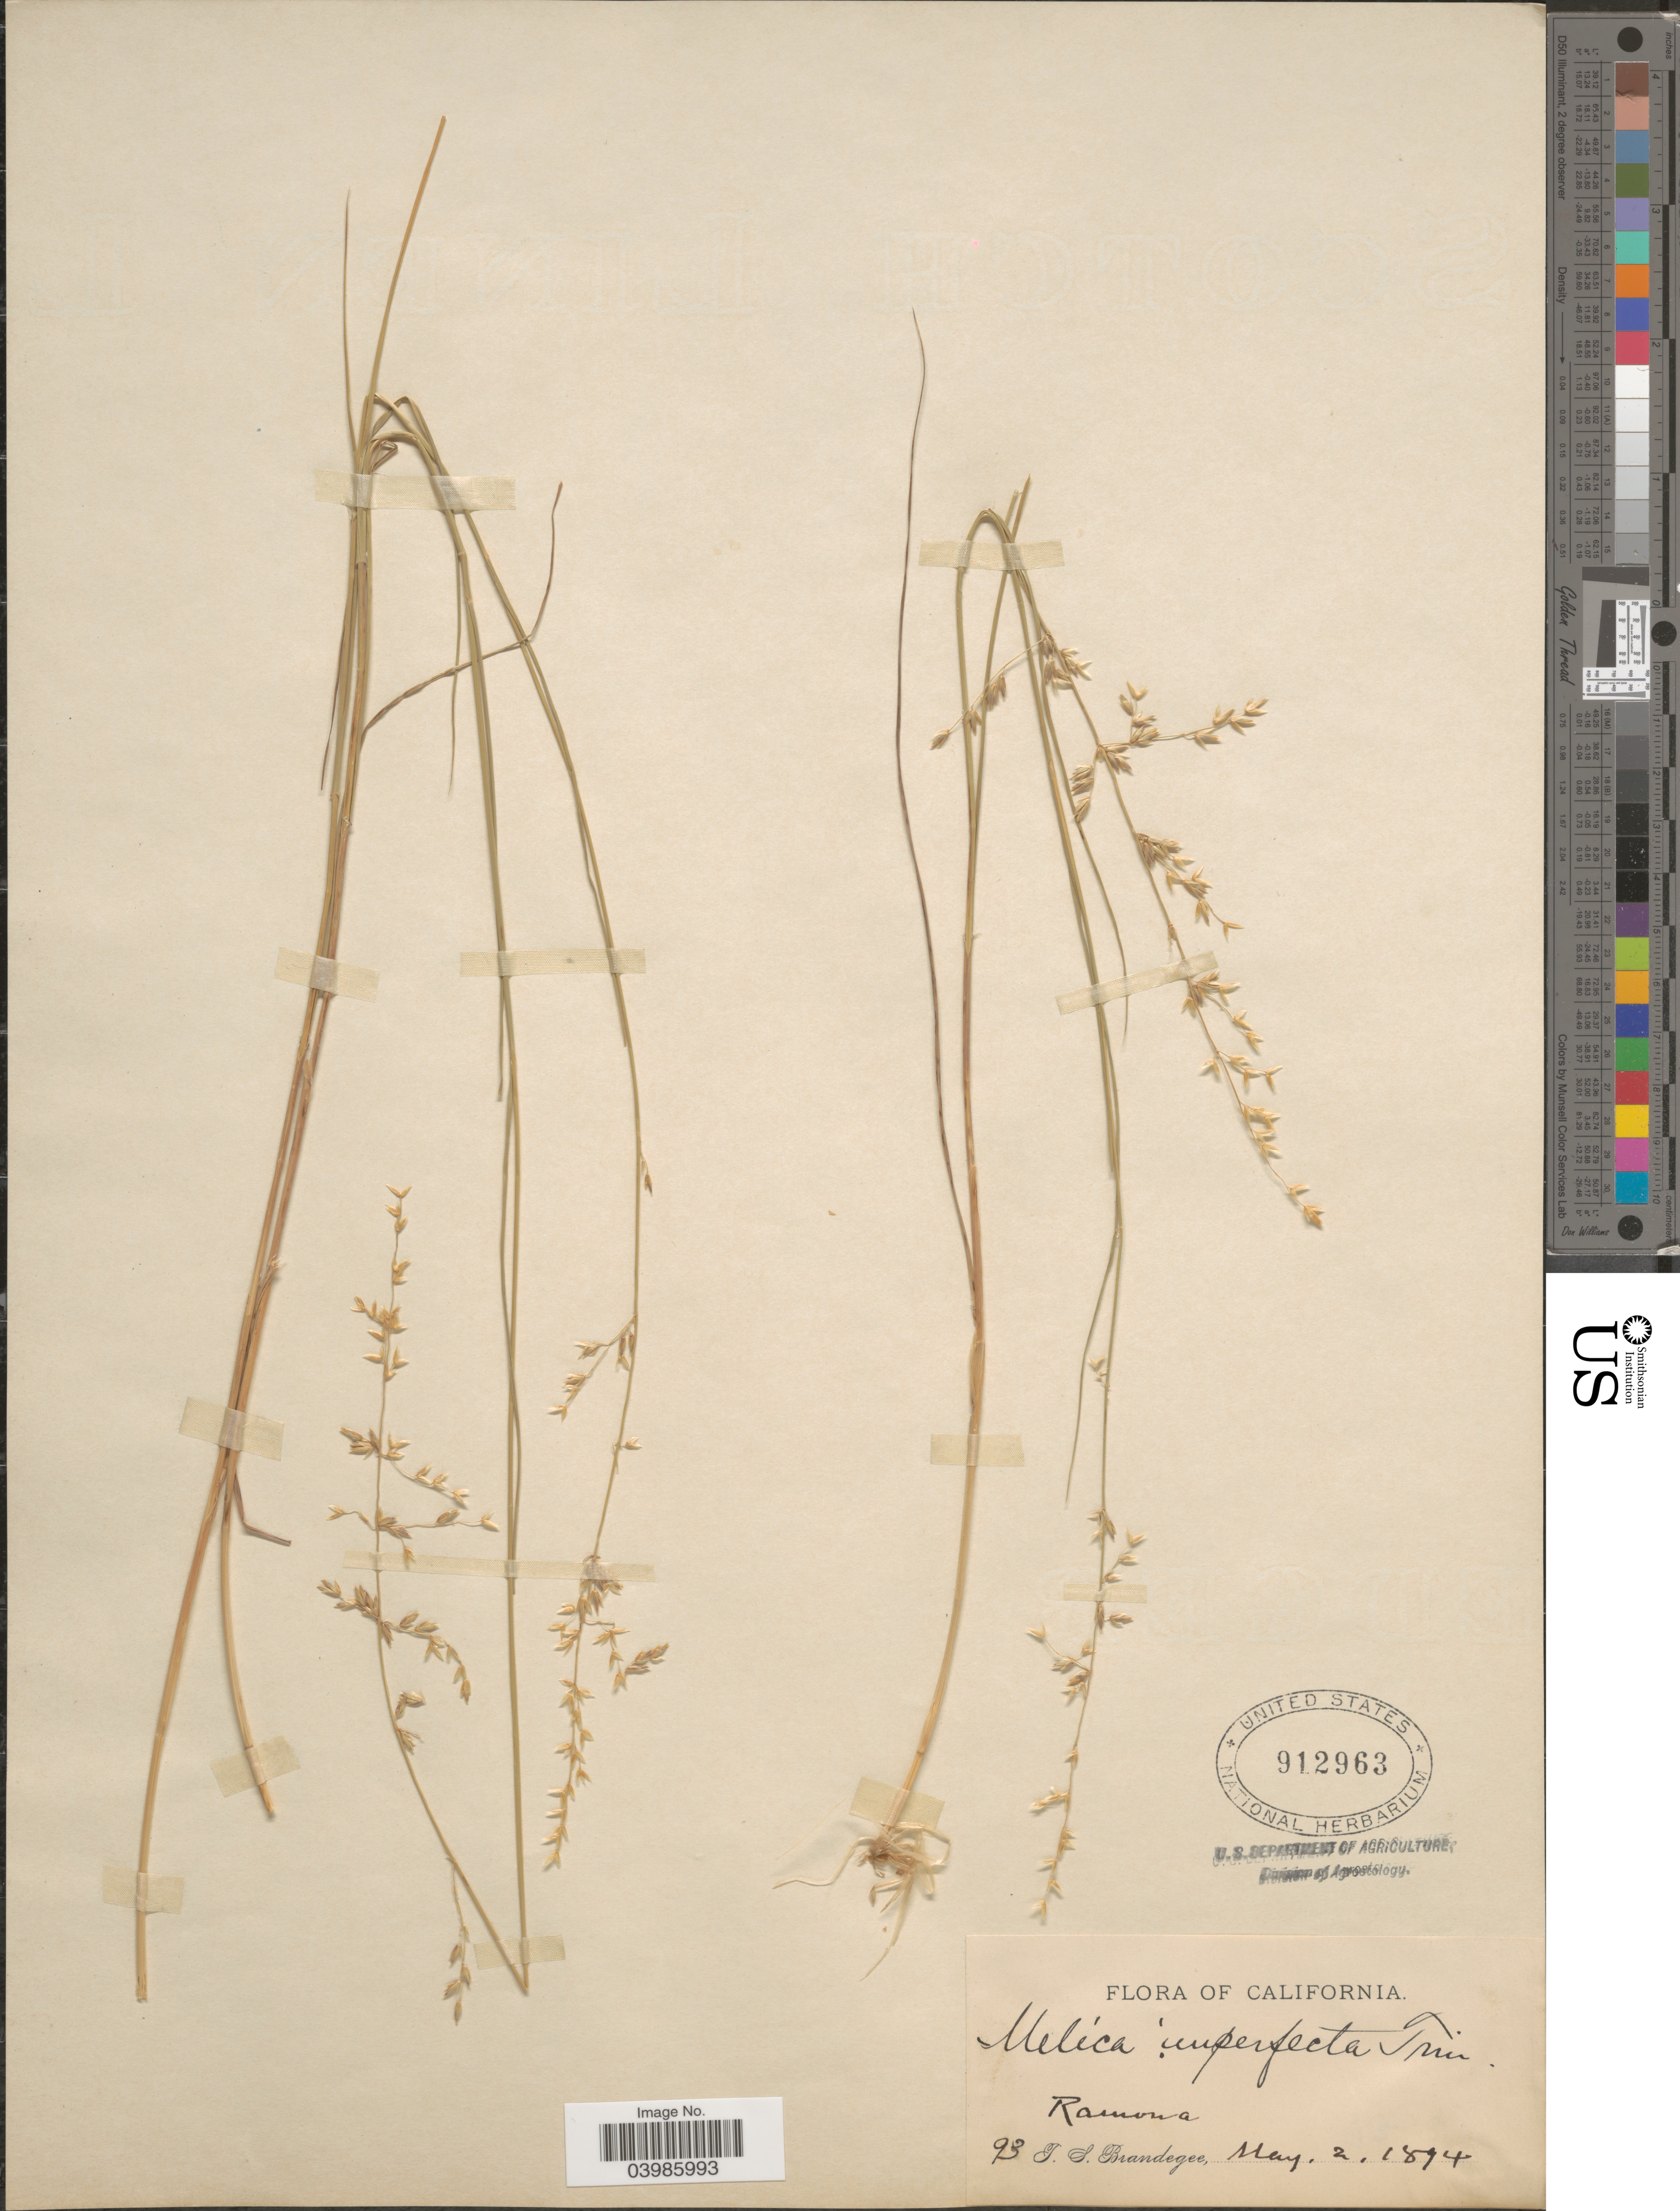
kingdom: Plantae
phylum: Tracheophyta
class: Liliopsida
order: Poales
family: Poaceae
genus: Melica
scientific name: Melica imperfecta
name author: Trin.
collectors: T. S. Brandegee (herbarium)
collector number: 93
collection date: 1894-05-02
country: United States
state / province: California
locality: Ramona.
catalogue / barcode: US 912963